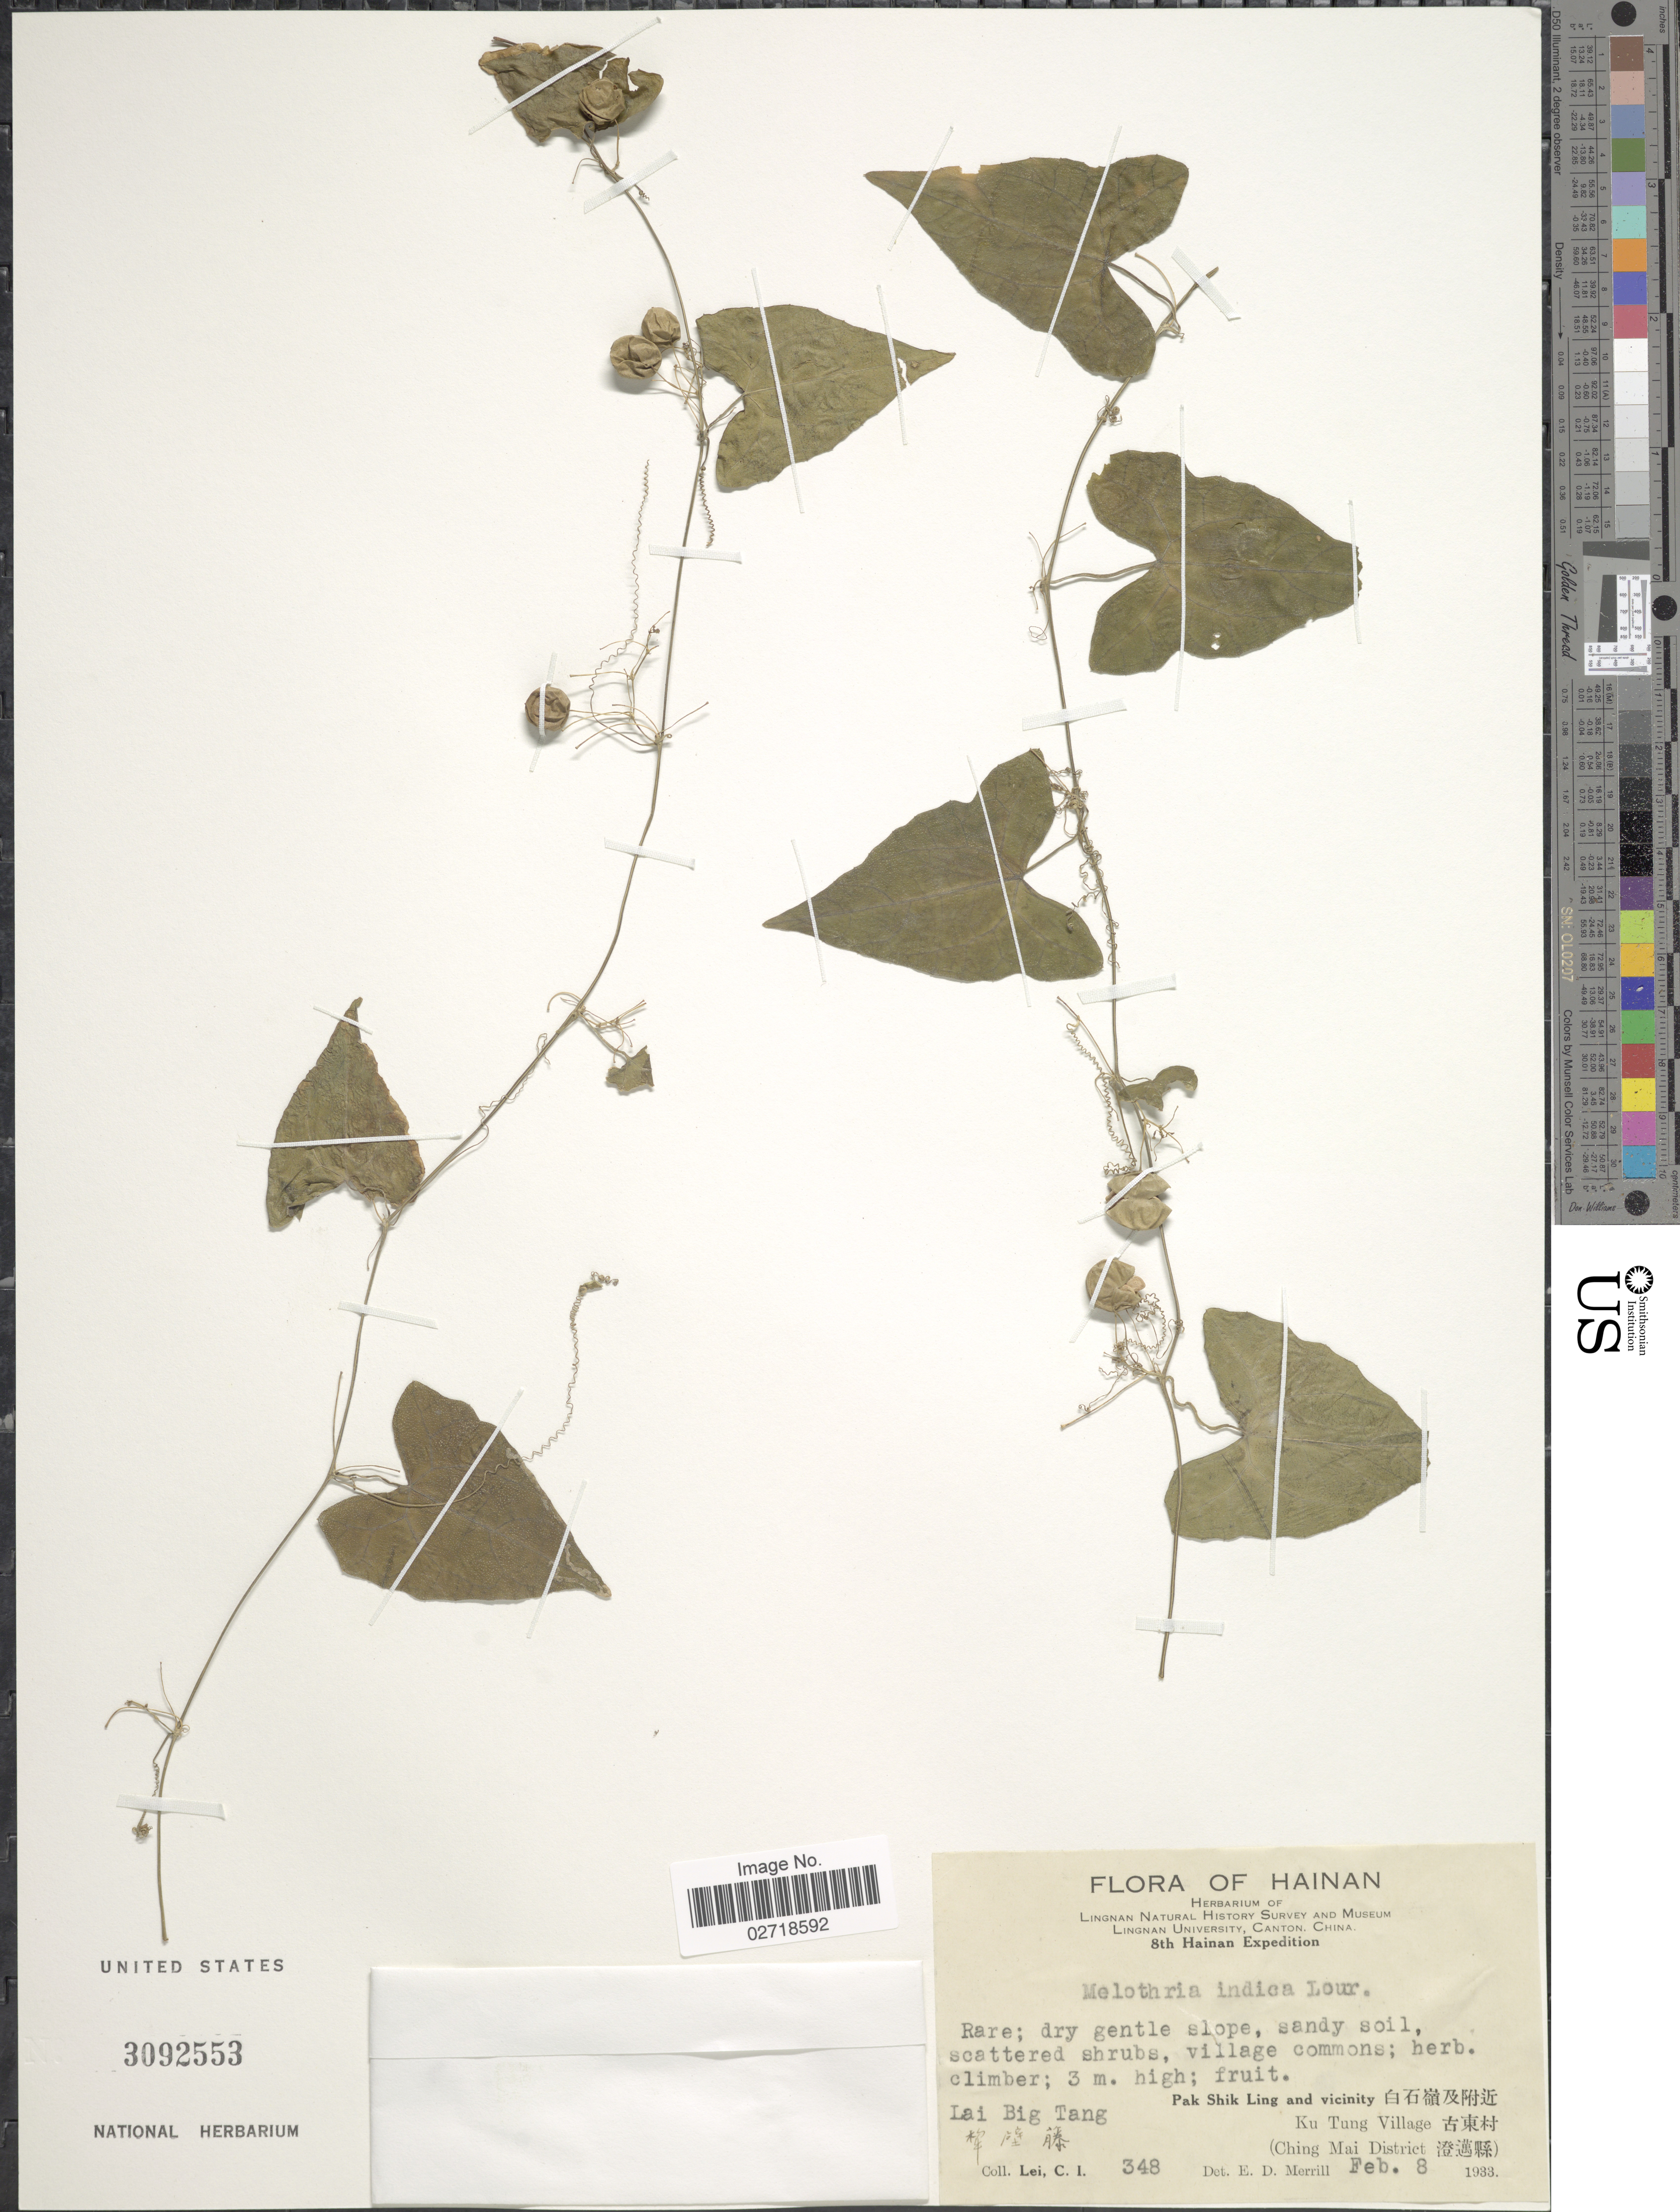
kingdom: Plantae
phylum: Tracheophyta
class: Magnoliopsida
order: Cucurbitales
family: Cucurbitaceae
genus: Zehneria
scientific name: Zehneria indica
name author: (Lour.) Keraudren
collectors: C. I. Lei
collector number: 348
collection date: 1933-02-08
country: China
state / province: Hainan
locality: Hainan, Pak Shik Ling and vicinity, Ku Tung Village (Ching Mai District) Lai Big Tang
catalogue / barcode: US 3092553